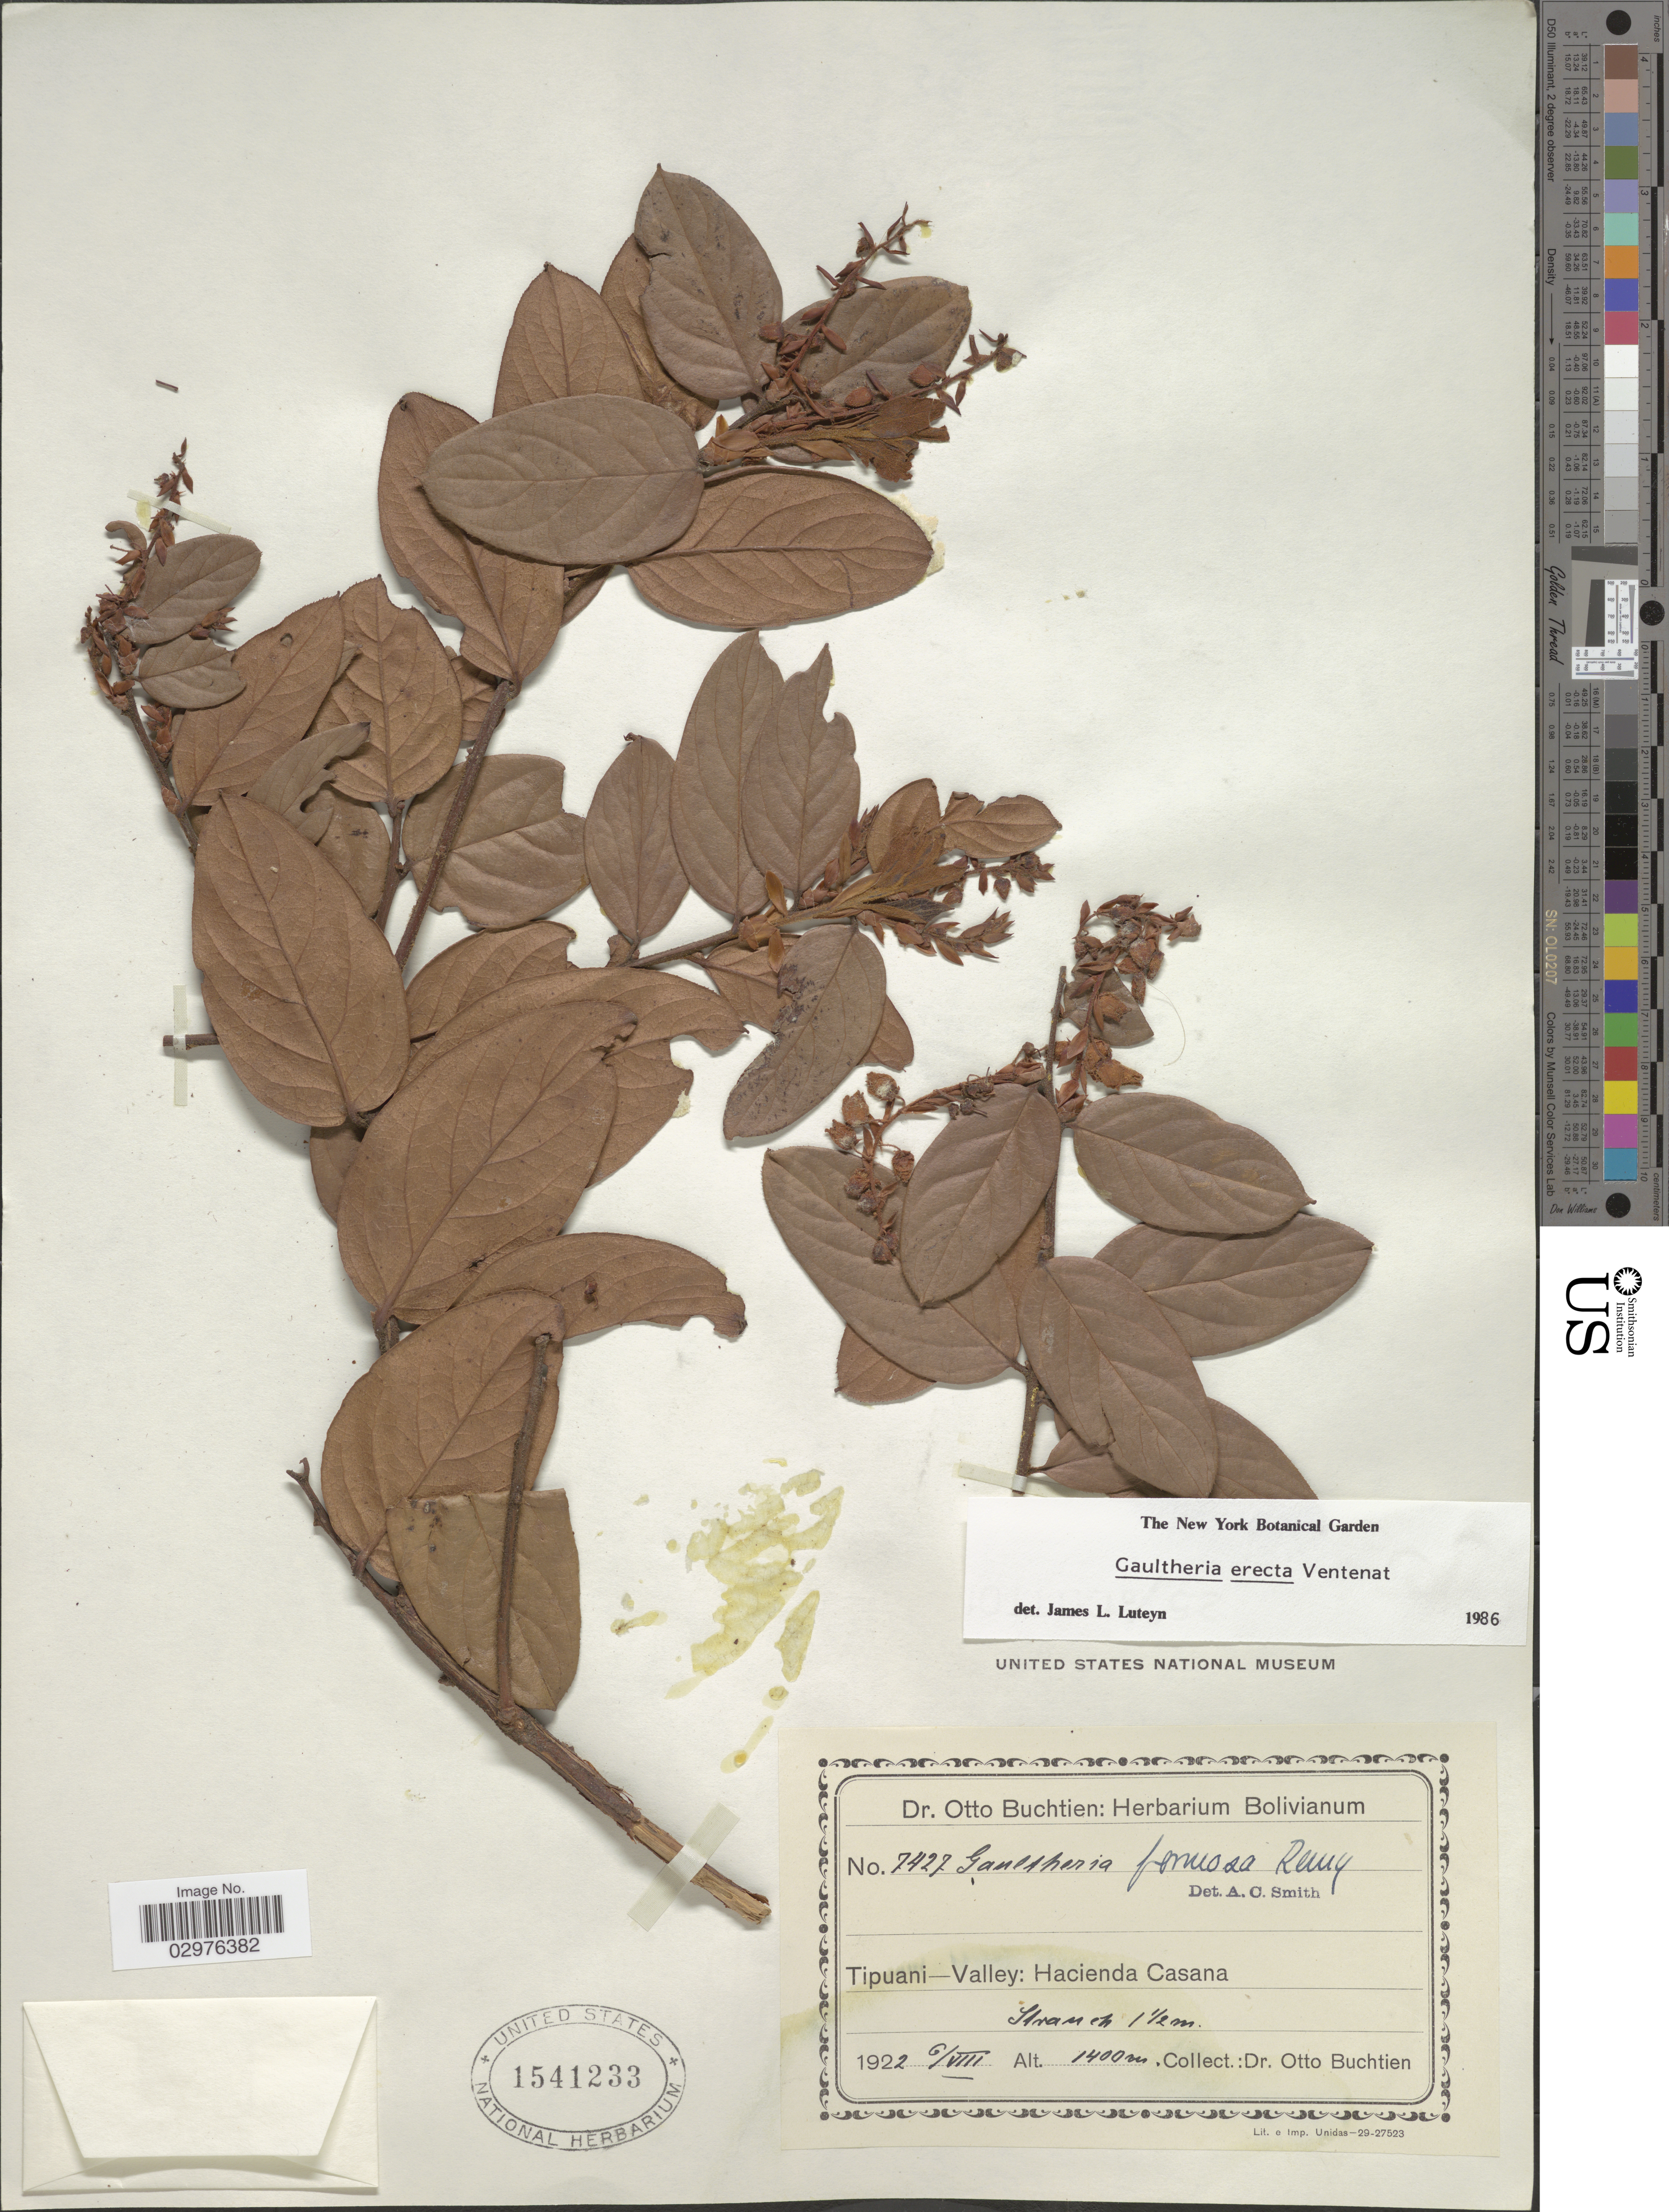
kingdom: Plantae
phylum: Tracheophyta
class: Magnoliopsida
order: Ericales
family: Ericaceae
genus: Gaultheria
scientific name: Gaultheria erecta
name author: Vent.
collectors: O. Buchtien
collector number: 7427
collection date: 1922-08-06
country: Bolivia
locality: Tipuani-Valley: Hacienda Casana.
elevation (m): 1400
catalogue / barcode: US 1541233